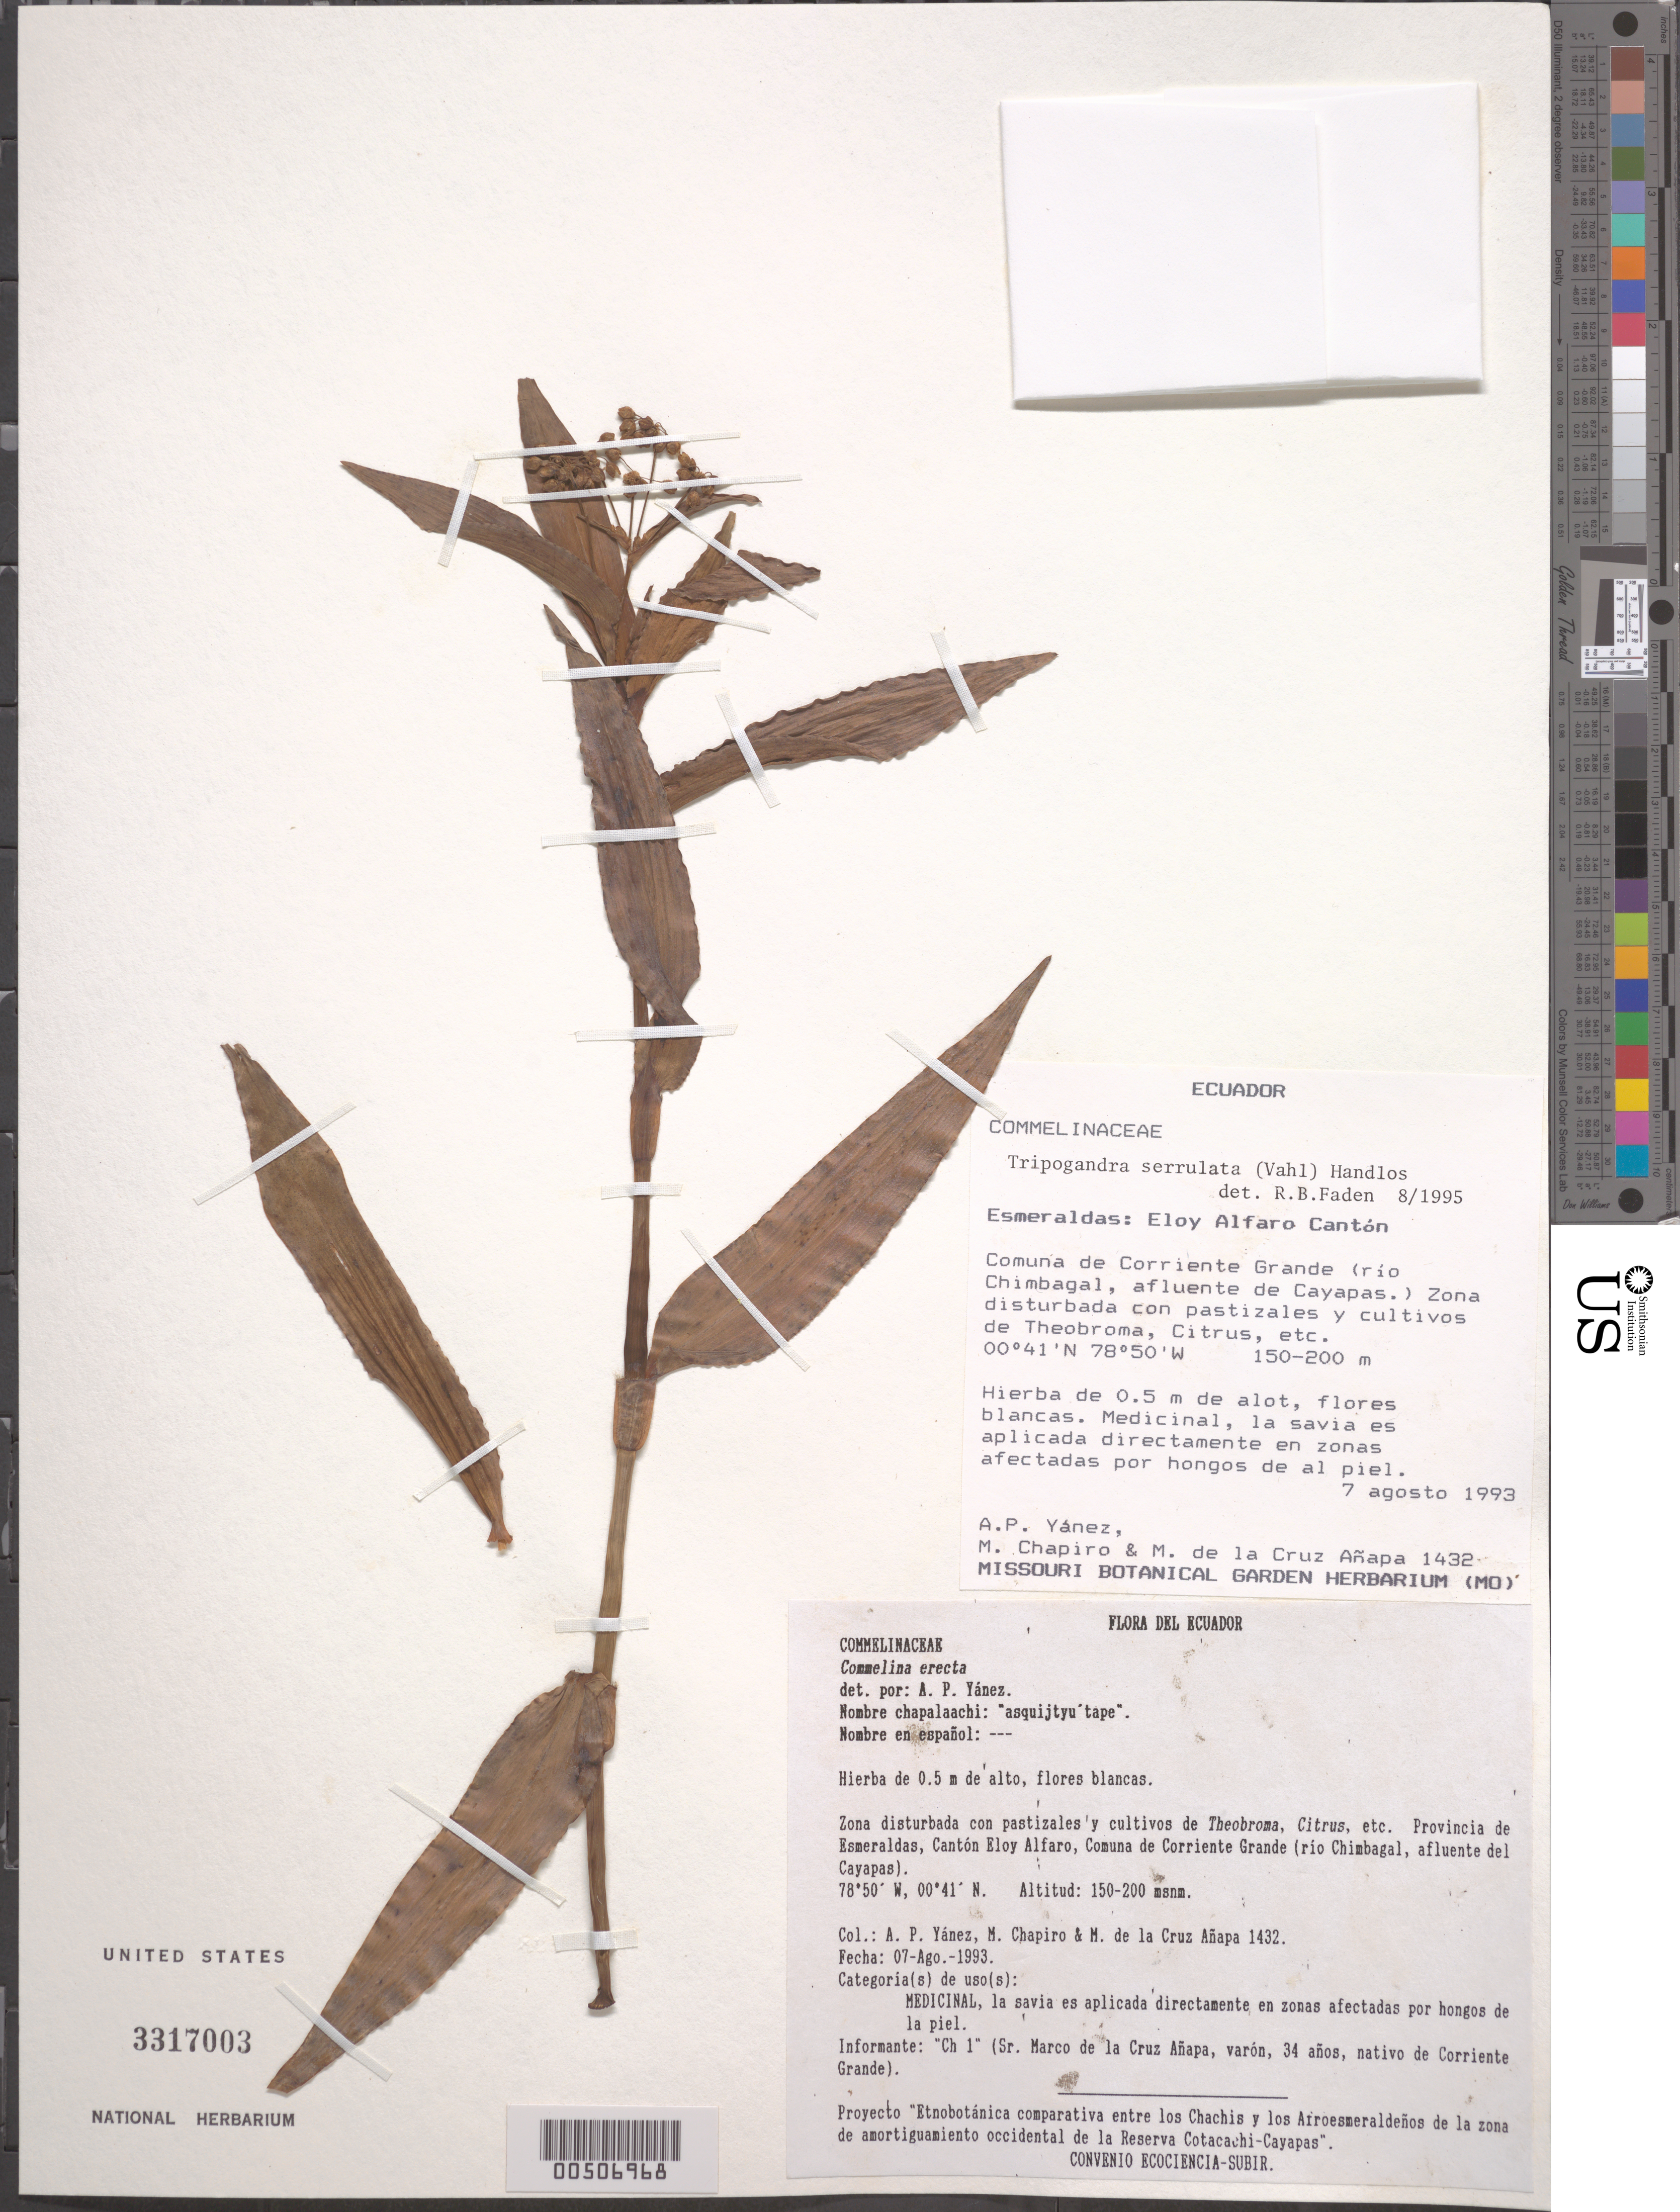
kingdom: Plantae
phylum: Tracheophyta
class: Liliopsida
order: Commelinales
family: Commelinaceae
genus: Tripogandra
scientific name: Tripogandra serrulata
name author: (Vahl) Handlos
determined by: Faden, Robert B., (US), Smithsonian Institution - National Museum of Natural History (UNITED STATES)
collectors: A. Yanez, M. Chapiro & M. De Cruz Anapa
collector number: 1432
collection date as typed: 07 Aug 1993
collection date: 1993-08-07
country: Ecuador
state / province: Esmeraldas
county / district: Eloy Alfaro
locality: Eloy Alfaro Canton, Rio Chimbagal, afluente de Cayapas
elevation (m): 150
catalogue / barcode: US 3317003